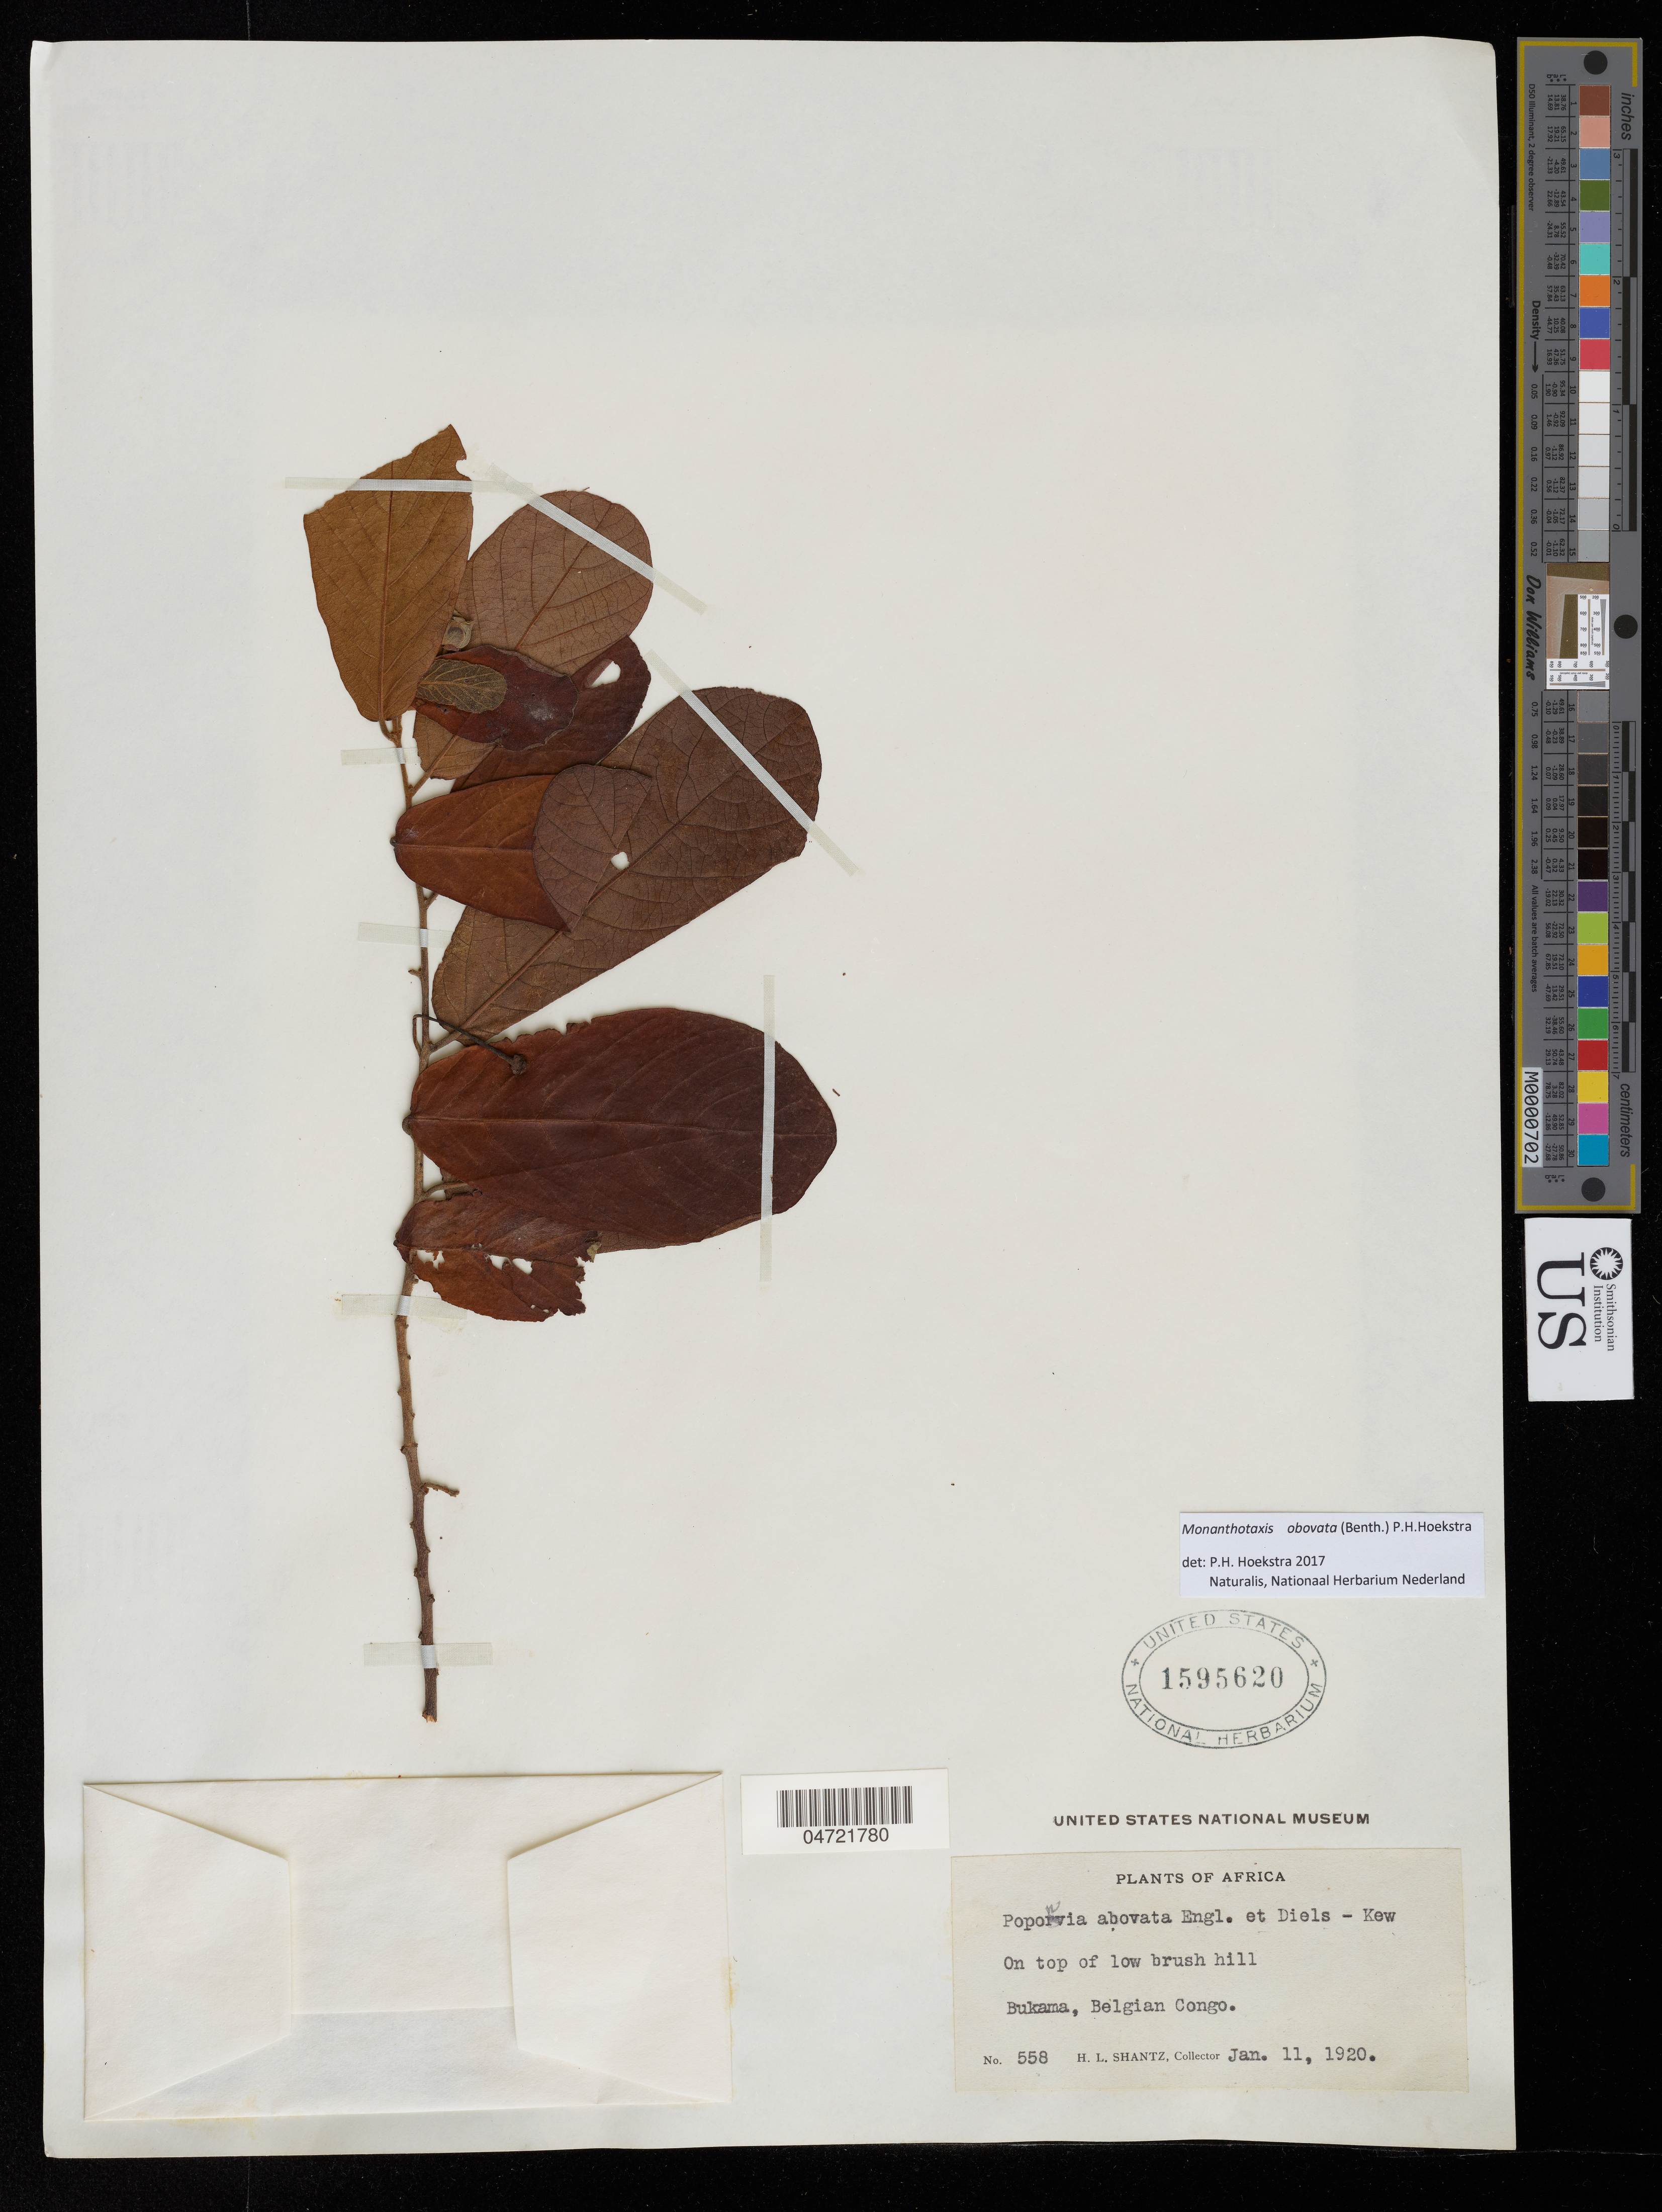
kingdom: Plantae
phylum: Tracheophyta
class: Magnoliopsida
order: Magnoliales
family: Annonaceae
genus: Monanthotaxis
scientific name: Monanthotaxis obovata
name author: (Benth.) P.H. Hoekstra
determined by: Hoekstra, P. H.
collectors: H. Shantz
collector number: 558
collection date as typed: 11 Jan 1920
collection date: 1920-01-11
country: Congo, Democratic Republic of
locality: Baukama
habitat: On top of low brush hill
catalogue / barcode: US 1595620